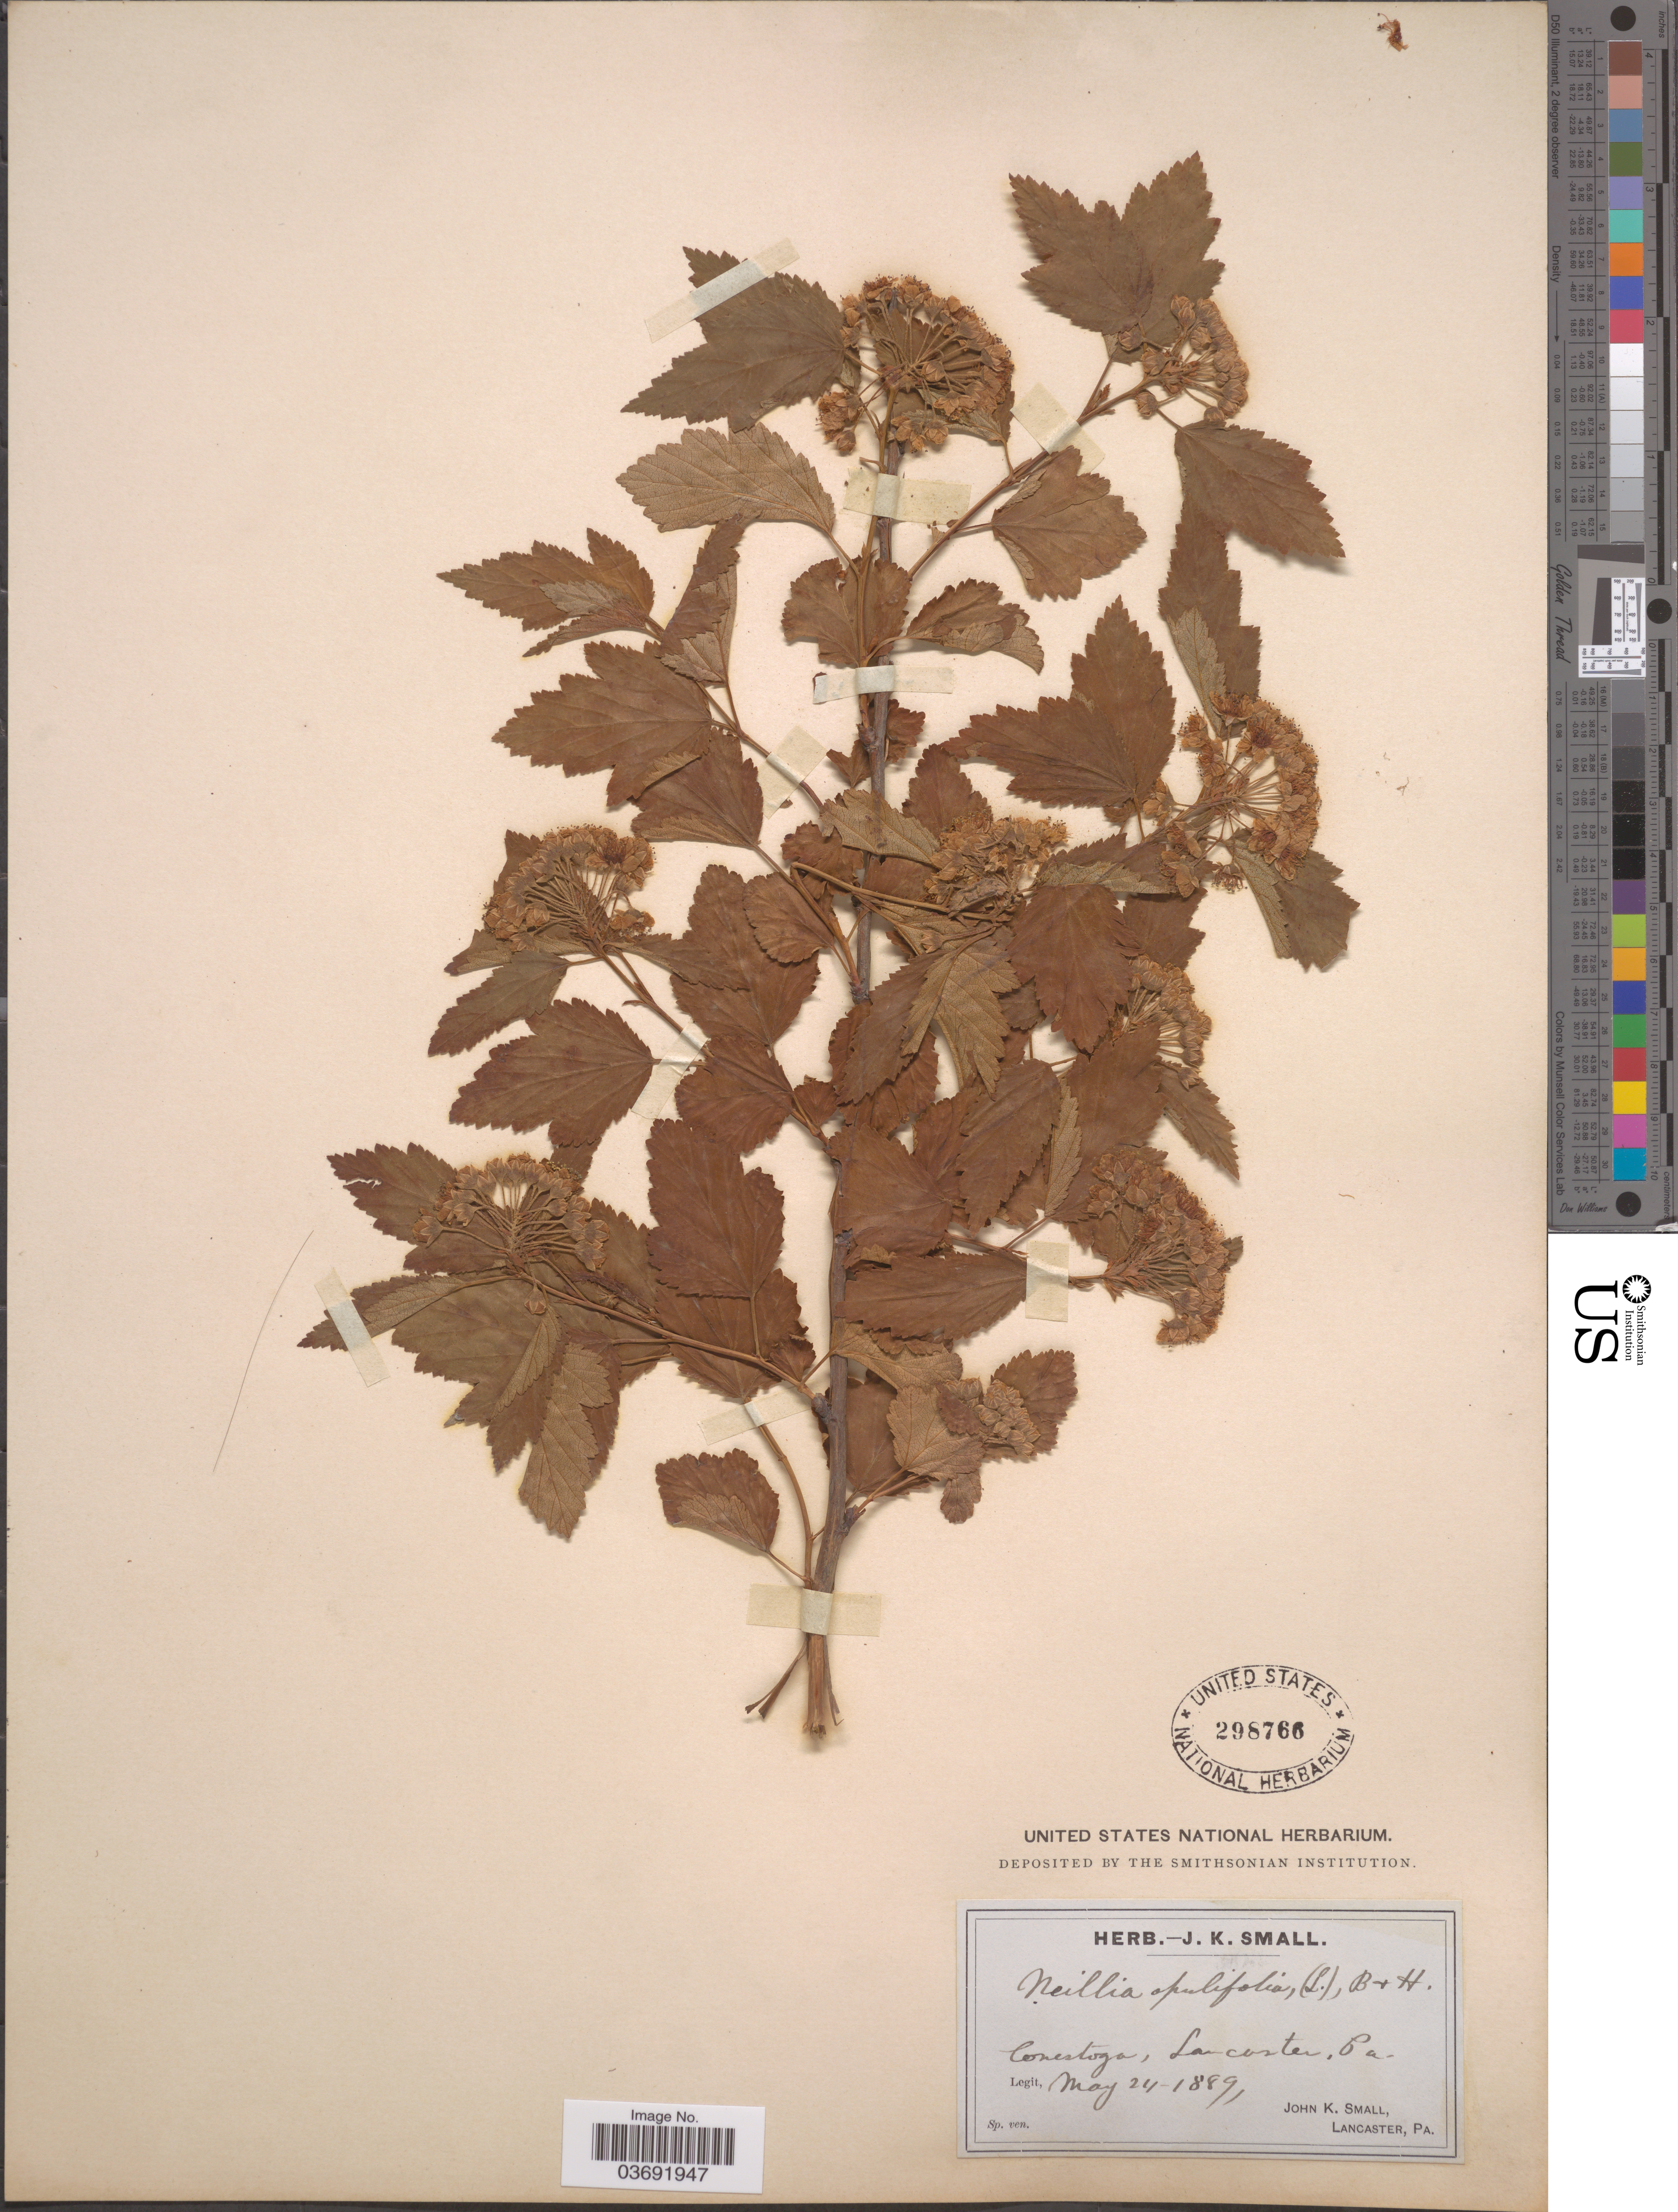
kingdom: Plantae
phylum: Tracheophyta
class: Magnoliopsida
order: Rosales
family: Rosaceae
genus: Physocarpus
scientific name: Physocarpus opulifolius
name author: (L.) Maxim.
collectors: J. K. Small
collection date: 1889-05-24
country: United States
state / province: Pennsylvania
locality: Conestoga, Lancaster, PA.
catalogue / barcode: US 298766